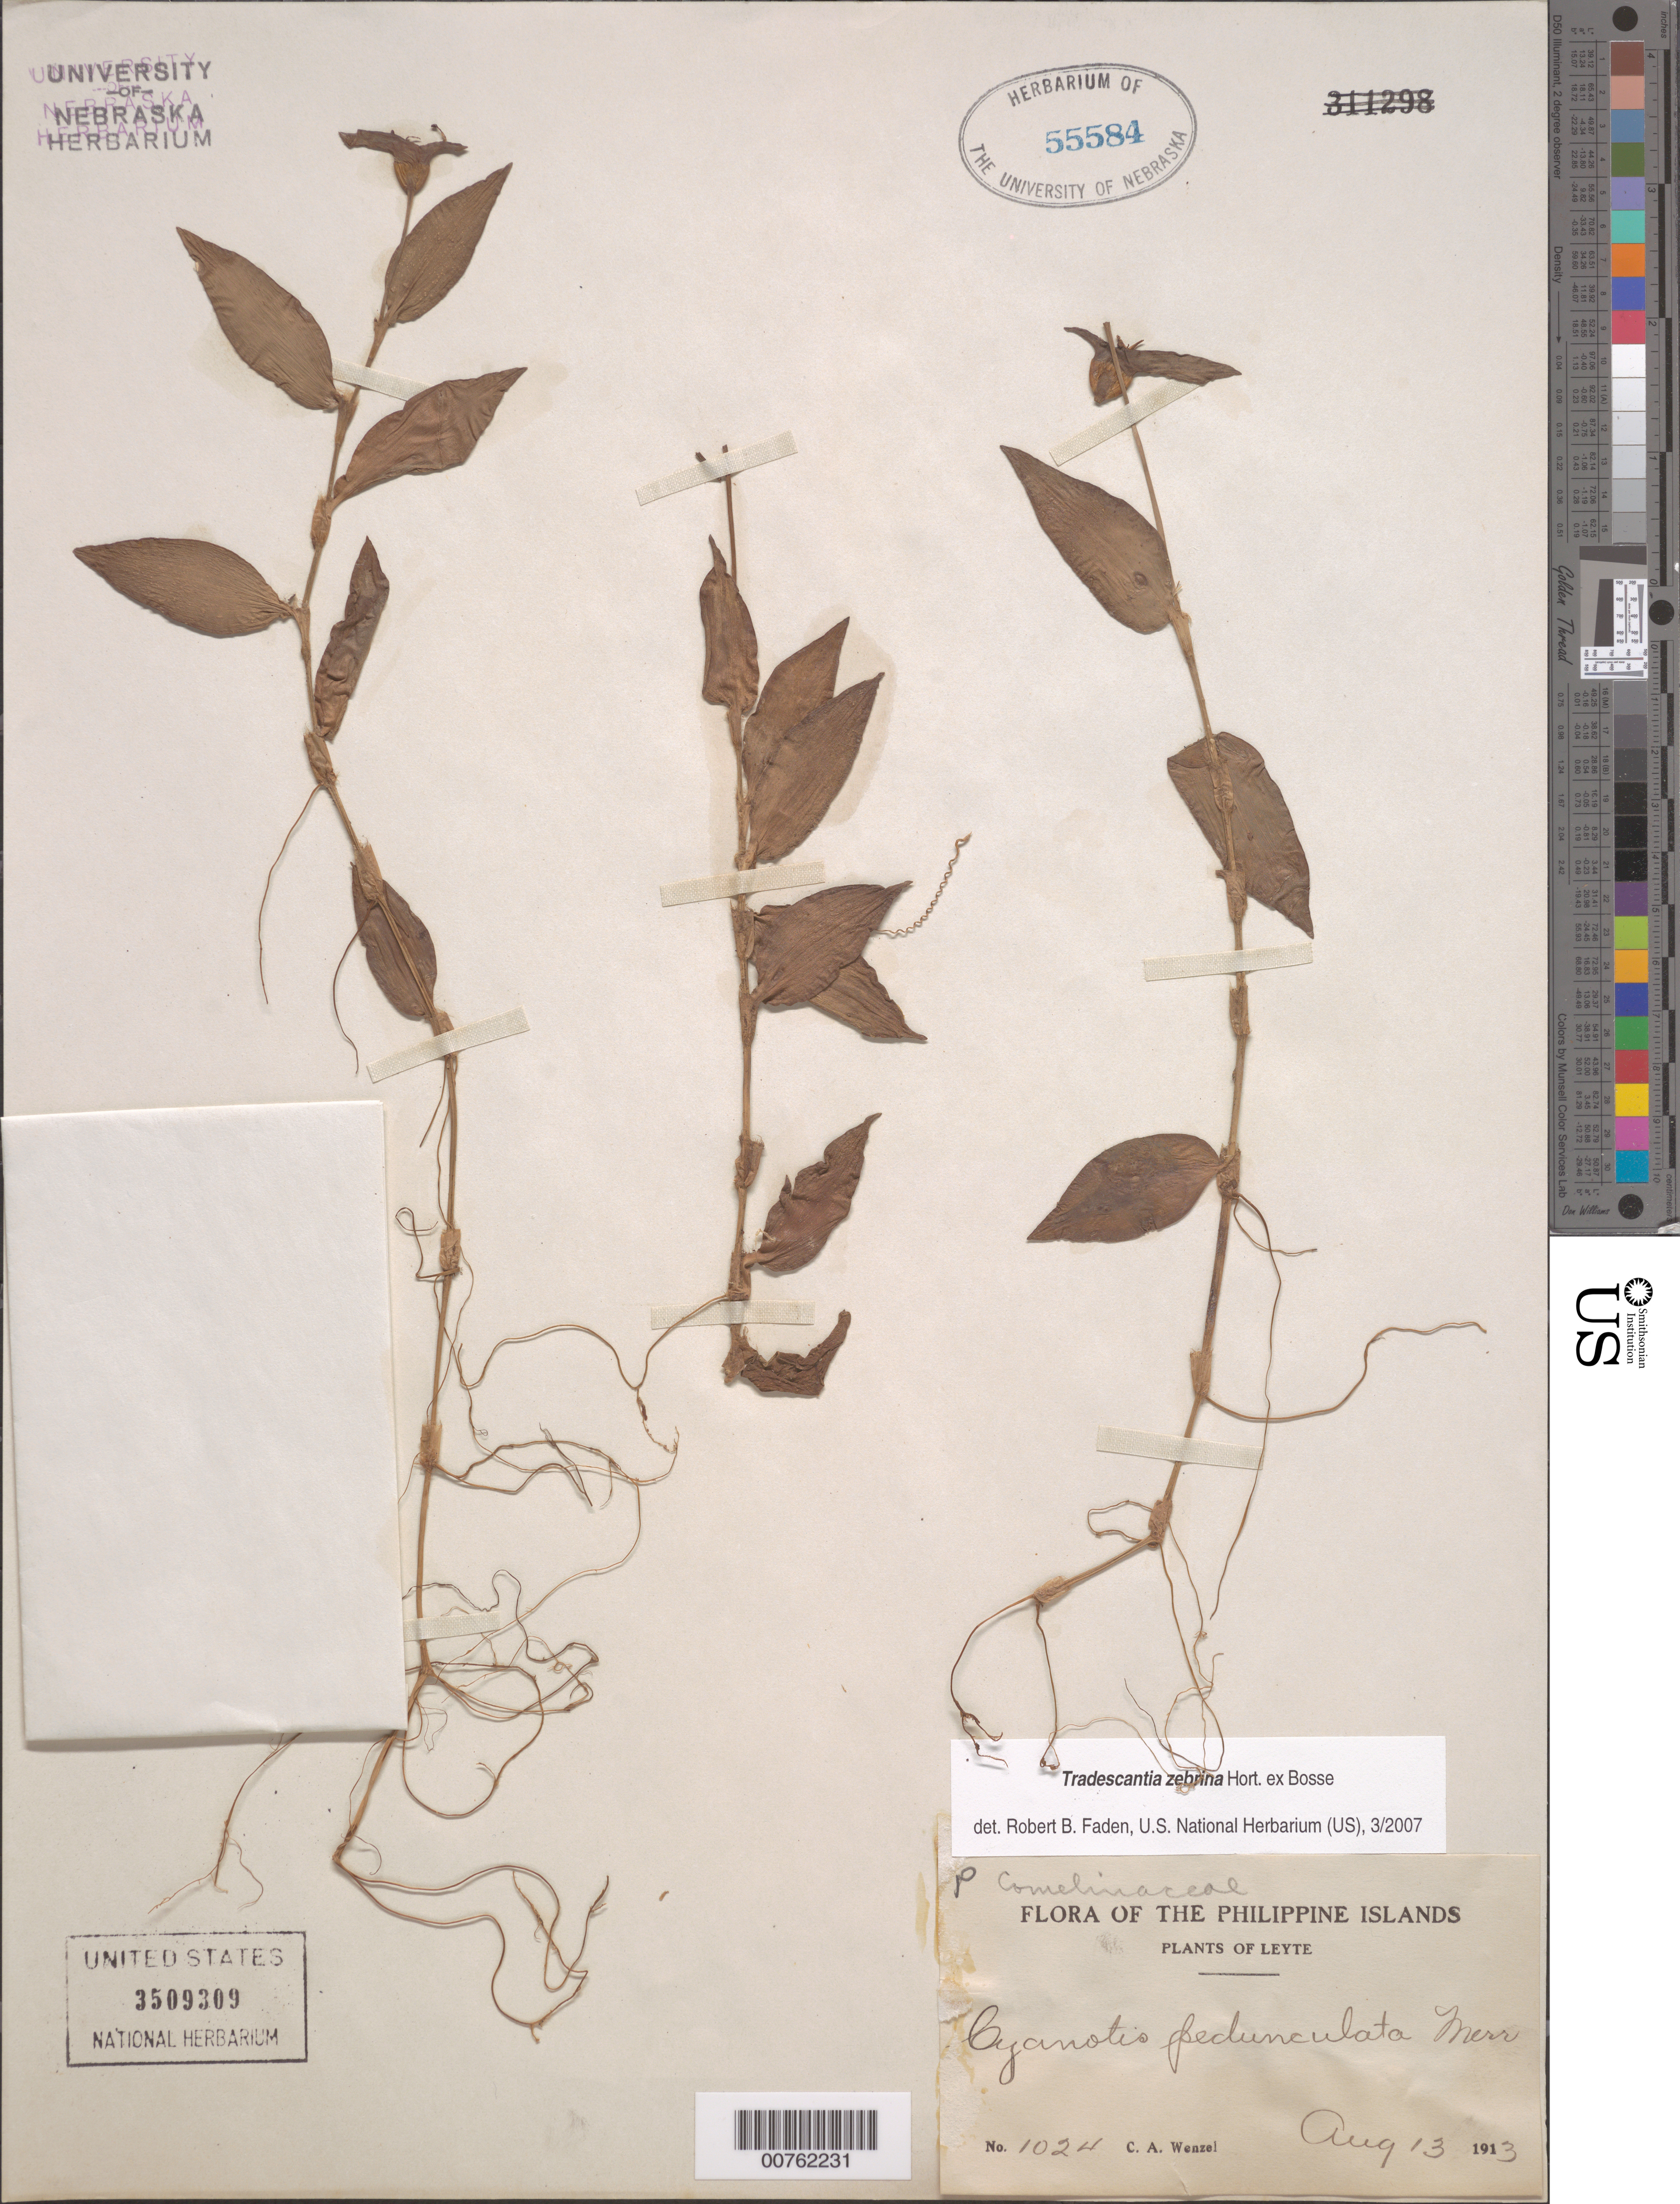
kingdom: Plantae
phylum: Tracheophyta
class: Liliopsida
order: Commelinales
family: Commelinaceae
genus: Tradescantia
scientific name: Tradescantia zebrina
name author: Bosse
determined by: Faden, Robert B., (US), Smithsonian Institution - National Museum of Natural History (UNITED STATES)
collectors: C. Wenzel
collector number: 1024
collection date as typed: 13 Aug 1913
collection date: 1913-08-13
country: Philippines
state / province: Eastern Visayas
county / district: Leyte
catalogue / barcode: US 3509309